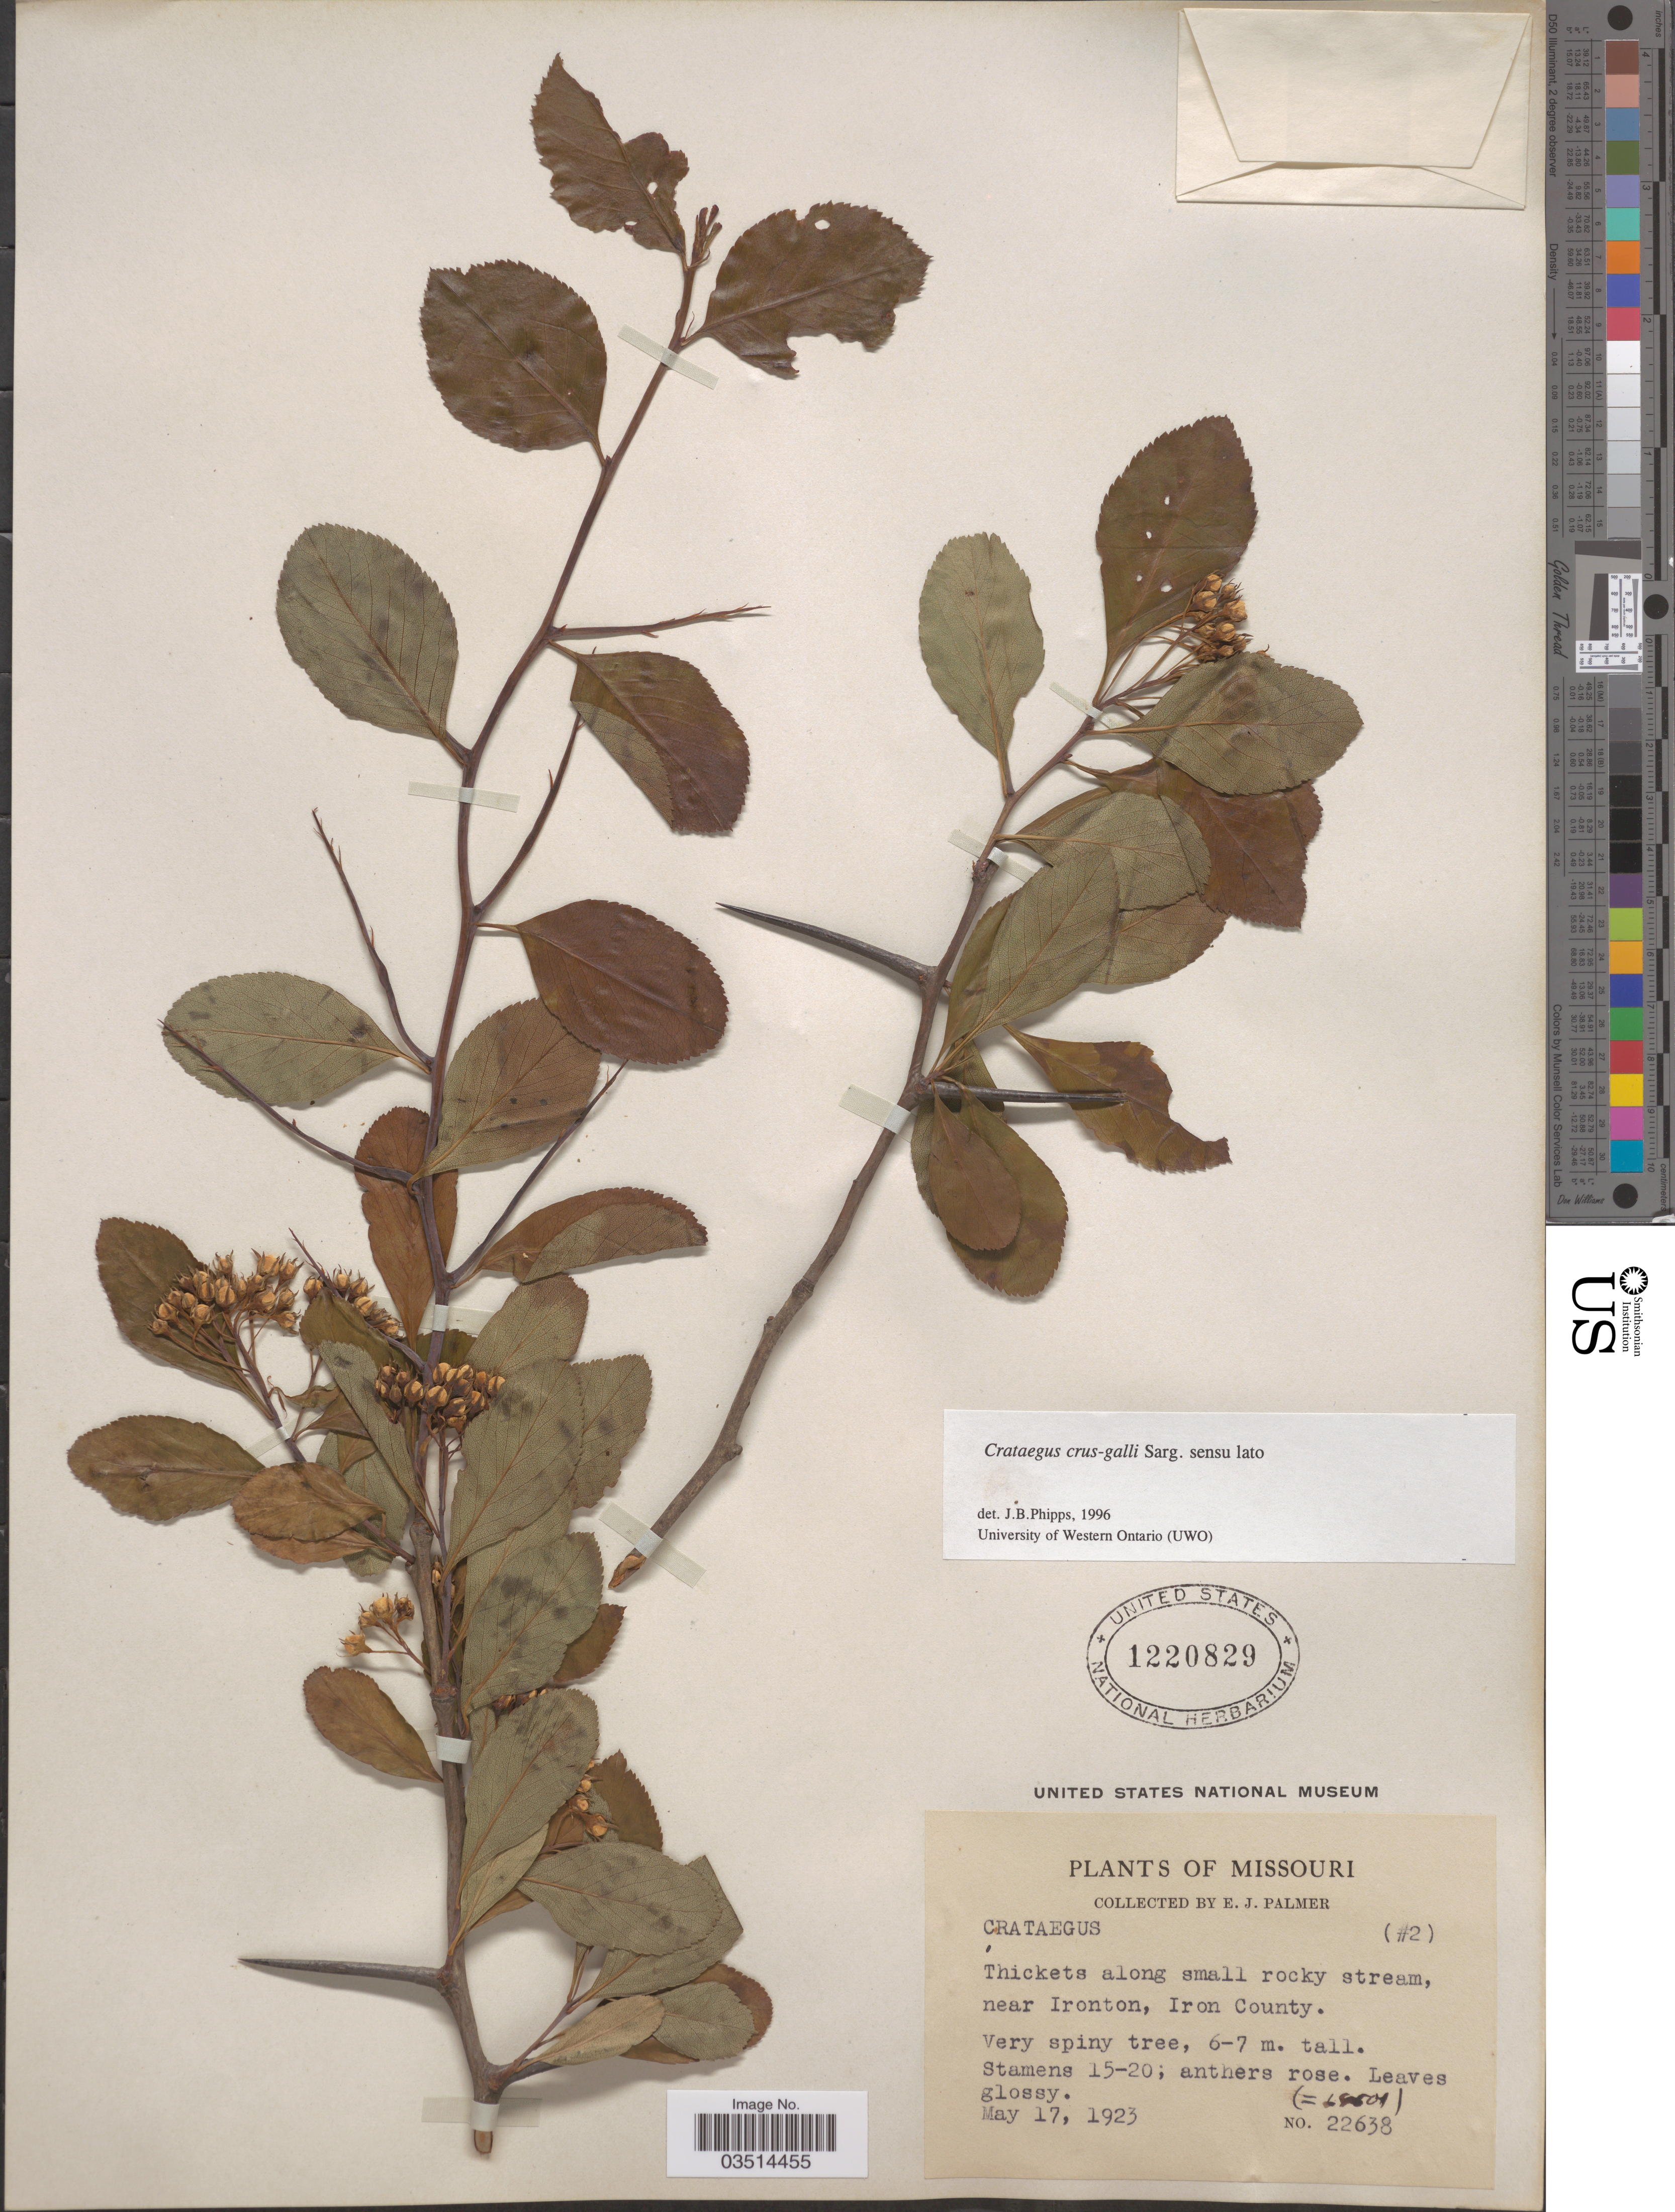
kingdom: Plantae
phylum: Tracheophyta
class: Magnoliopsida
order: Rosales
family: Rosaceae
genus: Crataegus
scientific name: Crataegus crus-galli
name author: L.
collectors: E. J. Palmer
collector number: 22638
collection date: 1923-05-17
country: United States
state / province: Missouri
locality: Near Ironton, Iron County.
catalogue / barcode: US 1220829